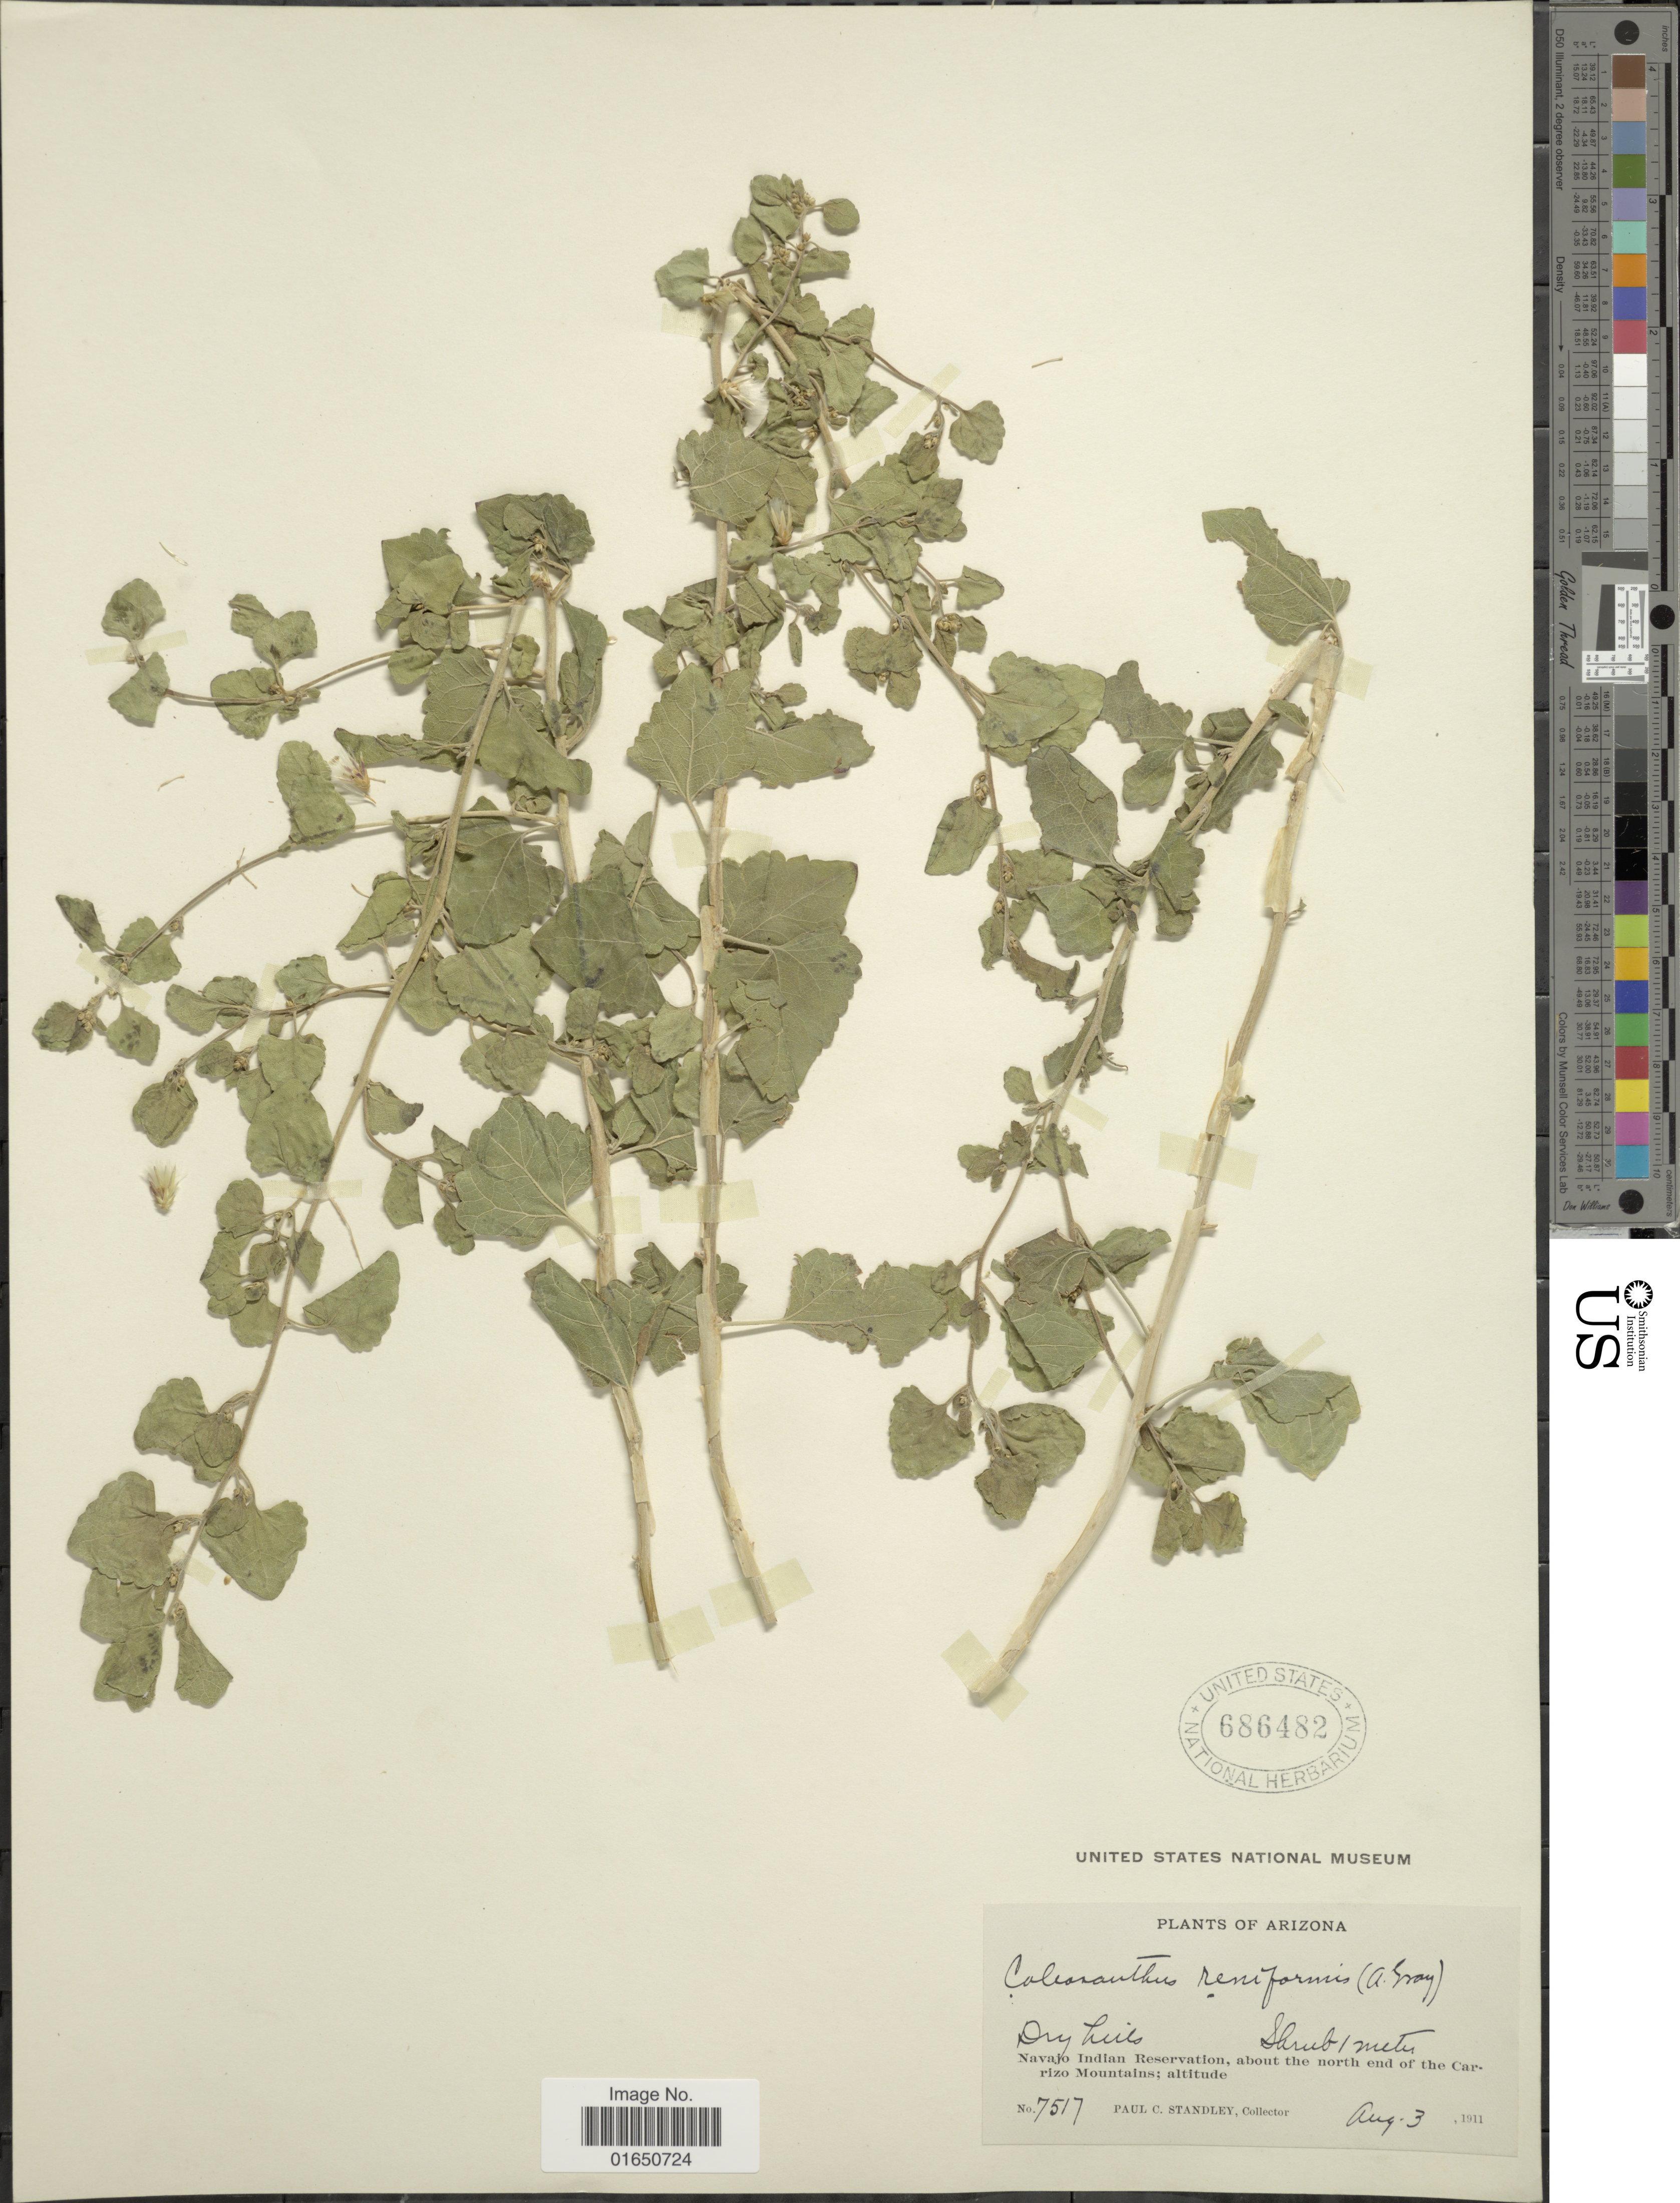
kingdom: Plantae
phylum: Tracheophyta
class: Magnoliopsida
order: Asterales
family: Asteraceae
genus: Brickellia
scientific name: Brickellia californica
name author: (Torr. & A. Gray) A. Gray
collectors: P. C. Standley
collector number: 7517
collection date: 1911-08-03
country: United States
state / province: Arizona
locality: Navajo Indian Reservation, about the north end of the Carizo Mountains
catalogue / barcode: US 686482